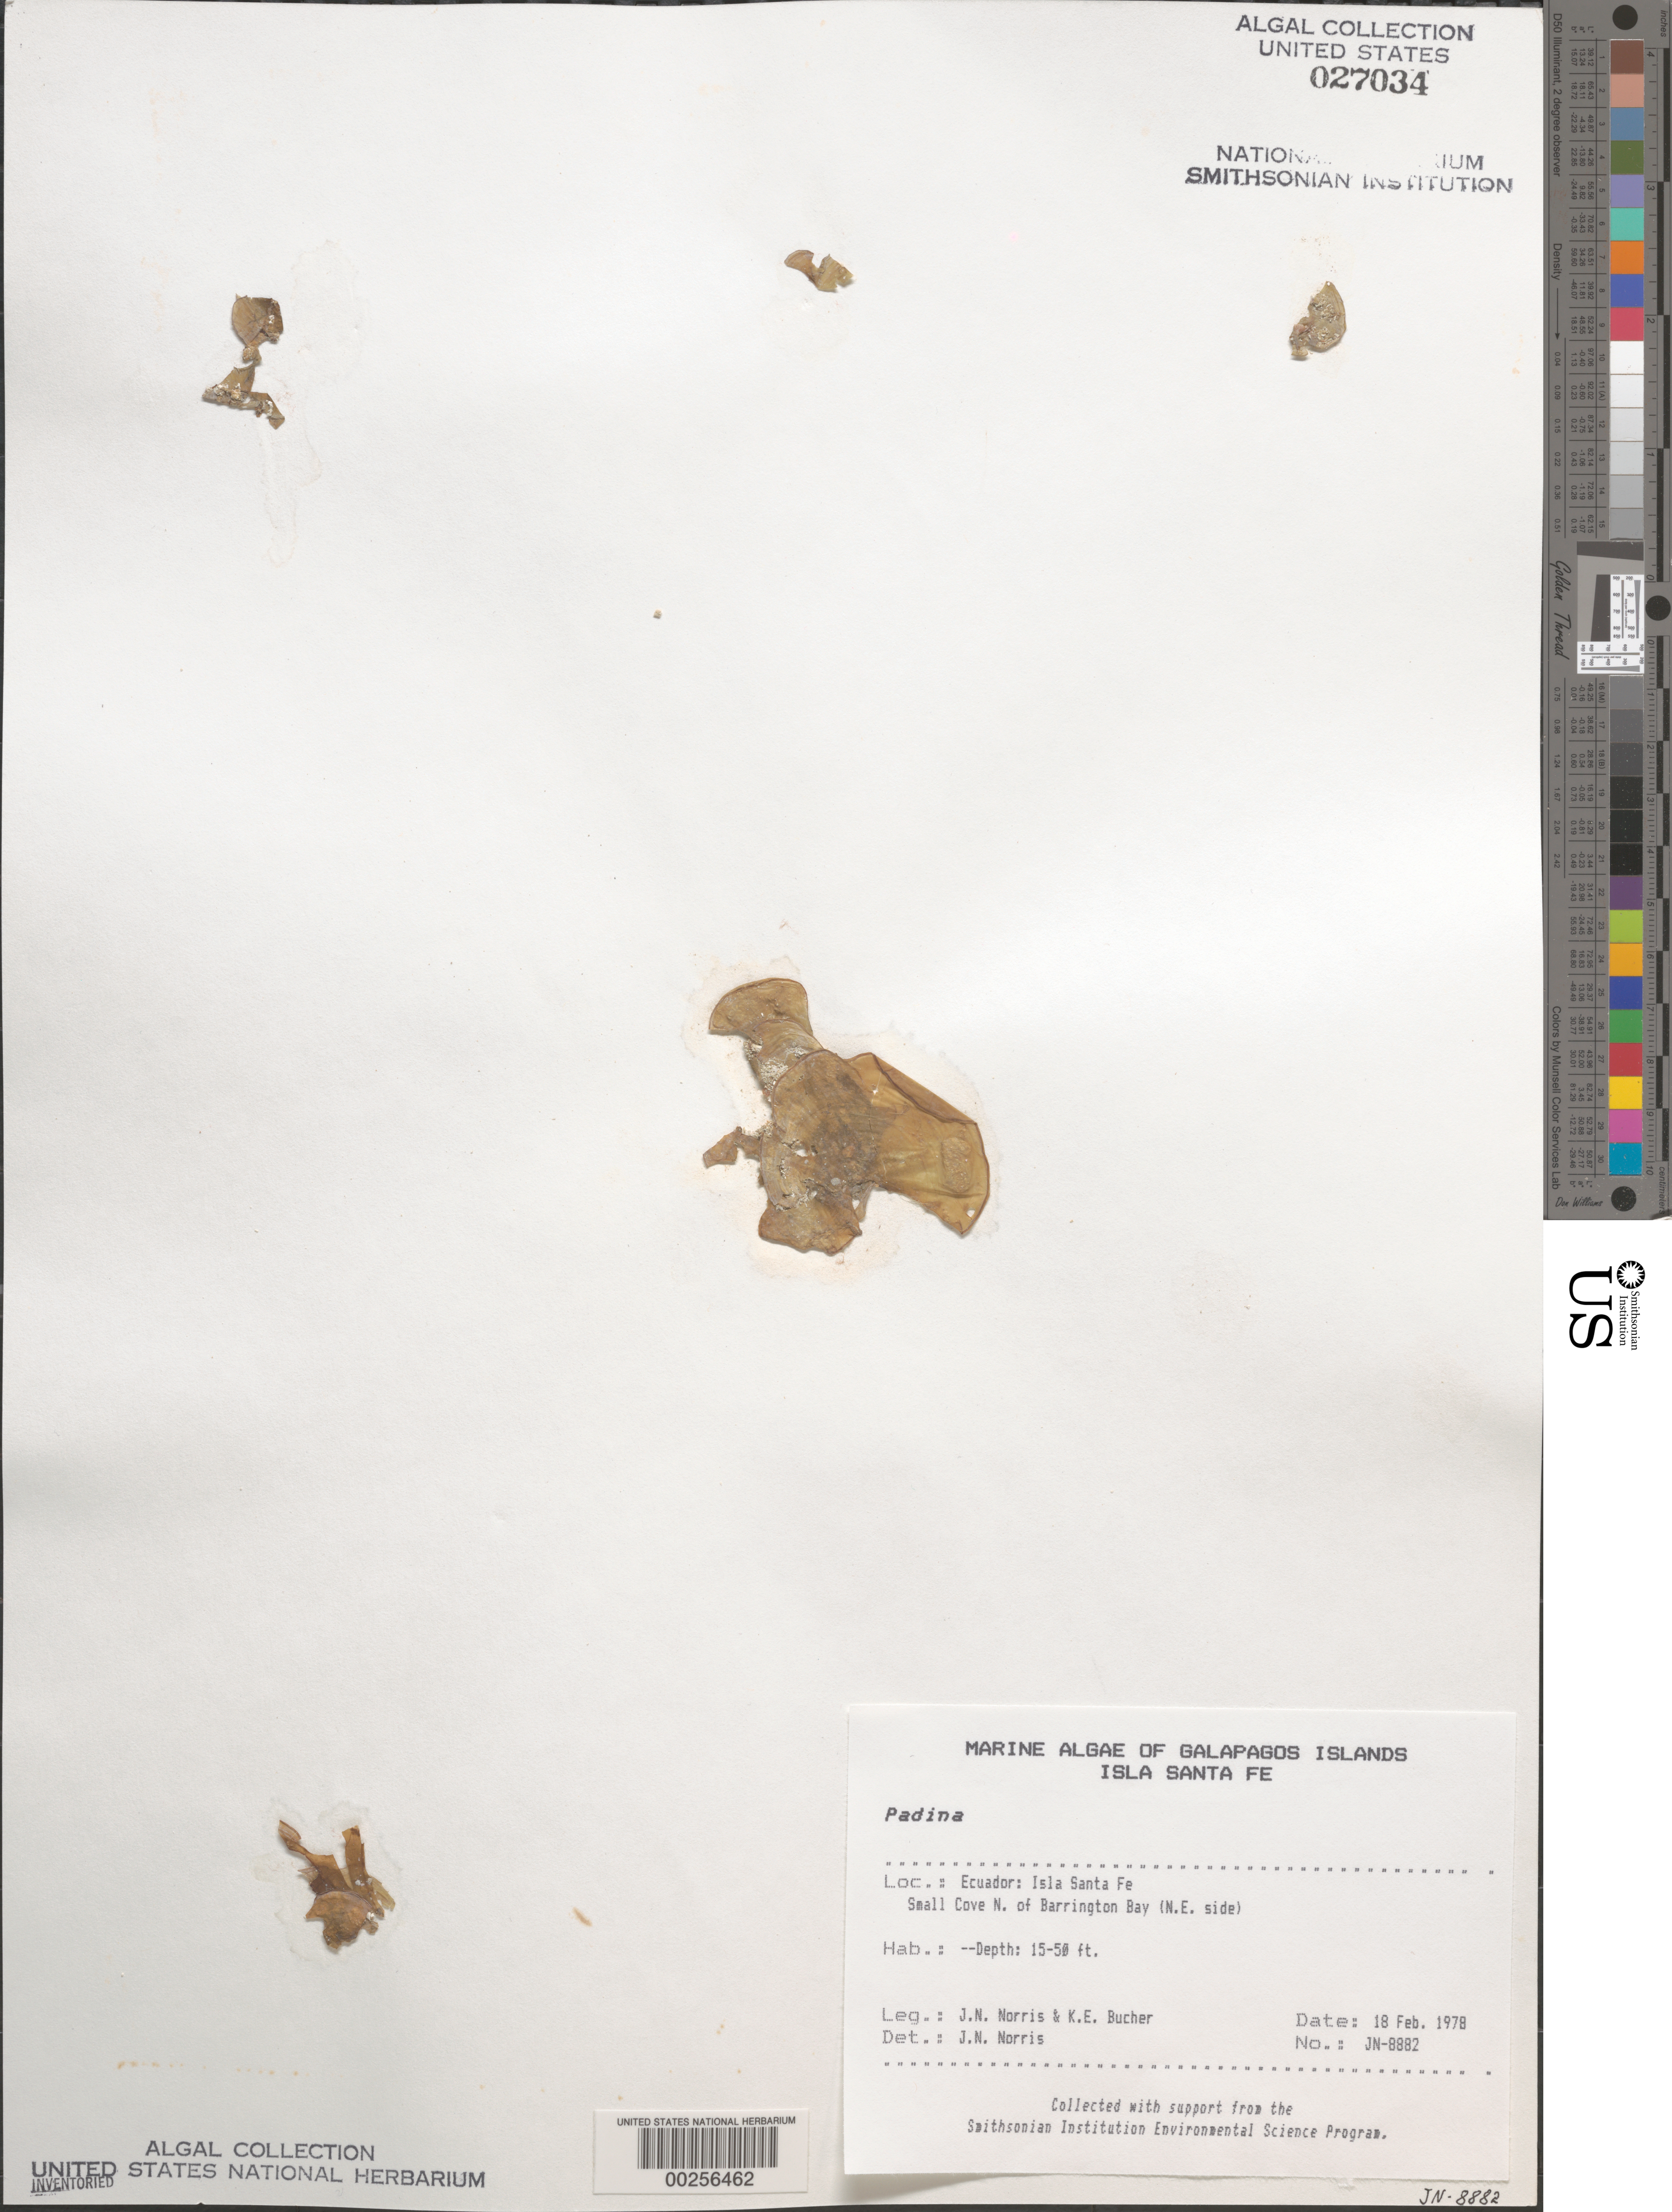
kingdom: Chromista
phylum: Ochrophyta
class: Phaeophyceae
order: Dictyotales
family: Dictyotaceae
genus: Padina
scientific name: Padina sp.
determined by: Norris, James N.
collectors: J. N. Norris & K. E. Bucher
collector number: JN-8882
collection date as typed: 18 Feb 1978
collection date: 1978-02-18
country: Ecuador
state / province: Colón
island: Santa Fe [Barrington]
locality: Small cove north of Barrington Bay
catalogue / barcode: US 27034